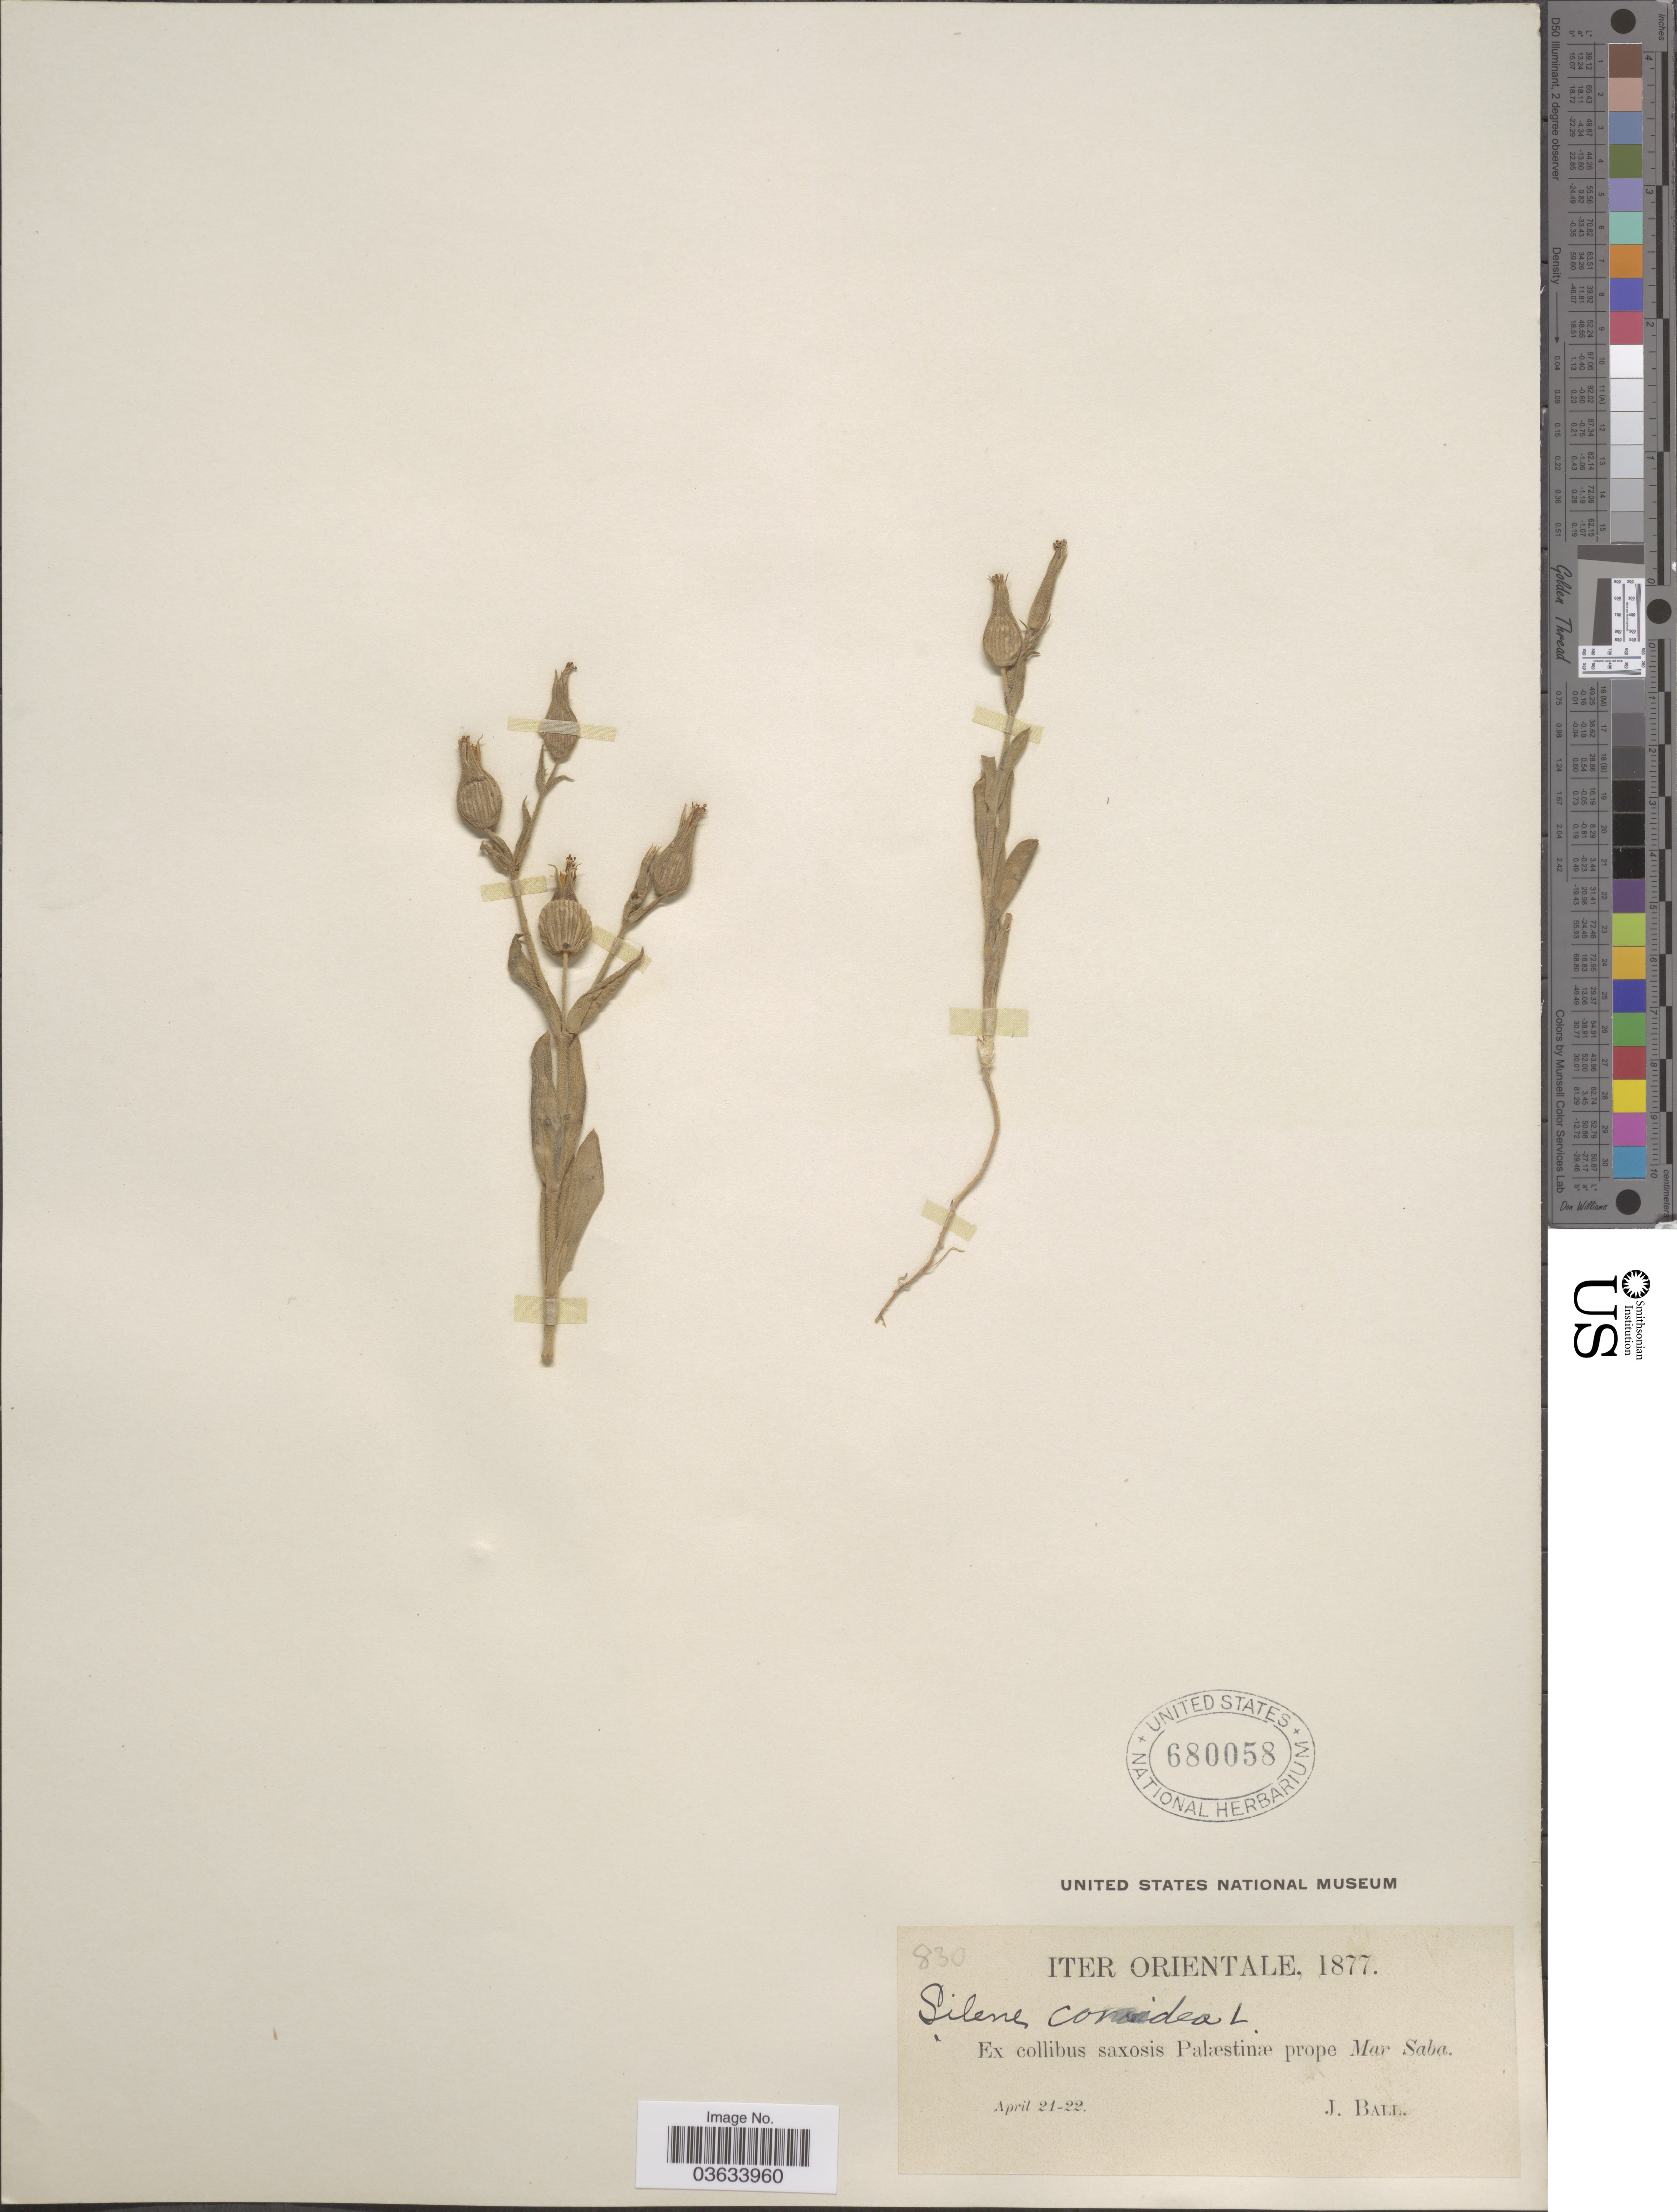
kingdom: Plantae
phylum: Tracheophyta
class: Magnoliopsida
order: Caryophyllales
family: Caryophyllaceae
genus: Silene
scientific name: Silene conoidea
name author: L.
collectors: J. Ball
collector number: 830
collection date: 1877-04-21/1877-04-22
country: Israel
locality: Iter Orientale. Ex collibus saxosis Palæstinæ prope Mar Saba.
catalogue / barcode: US 680058